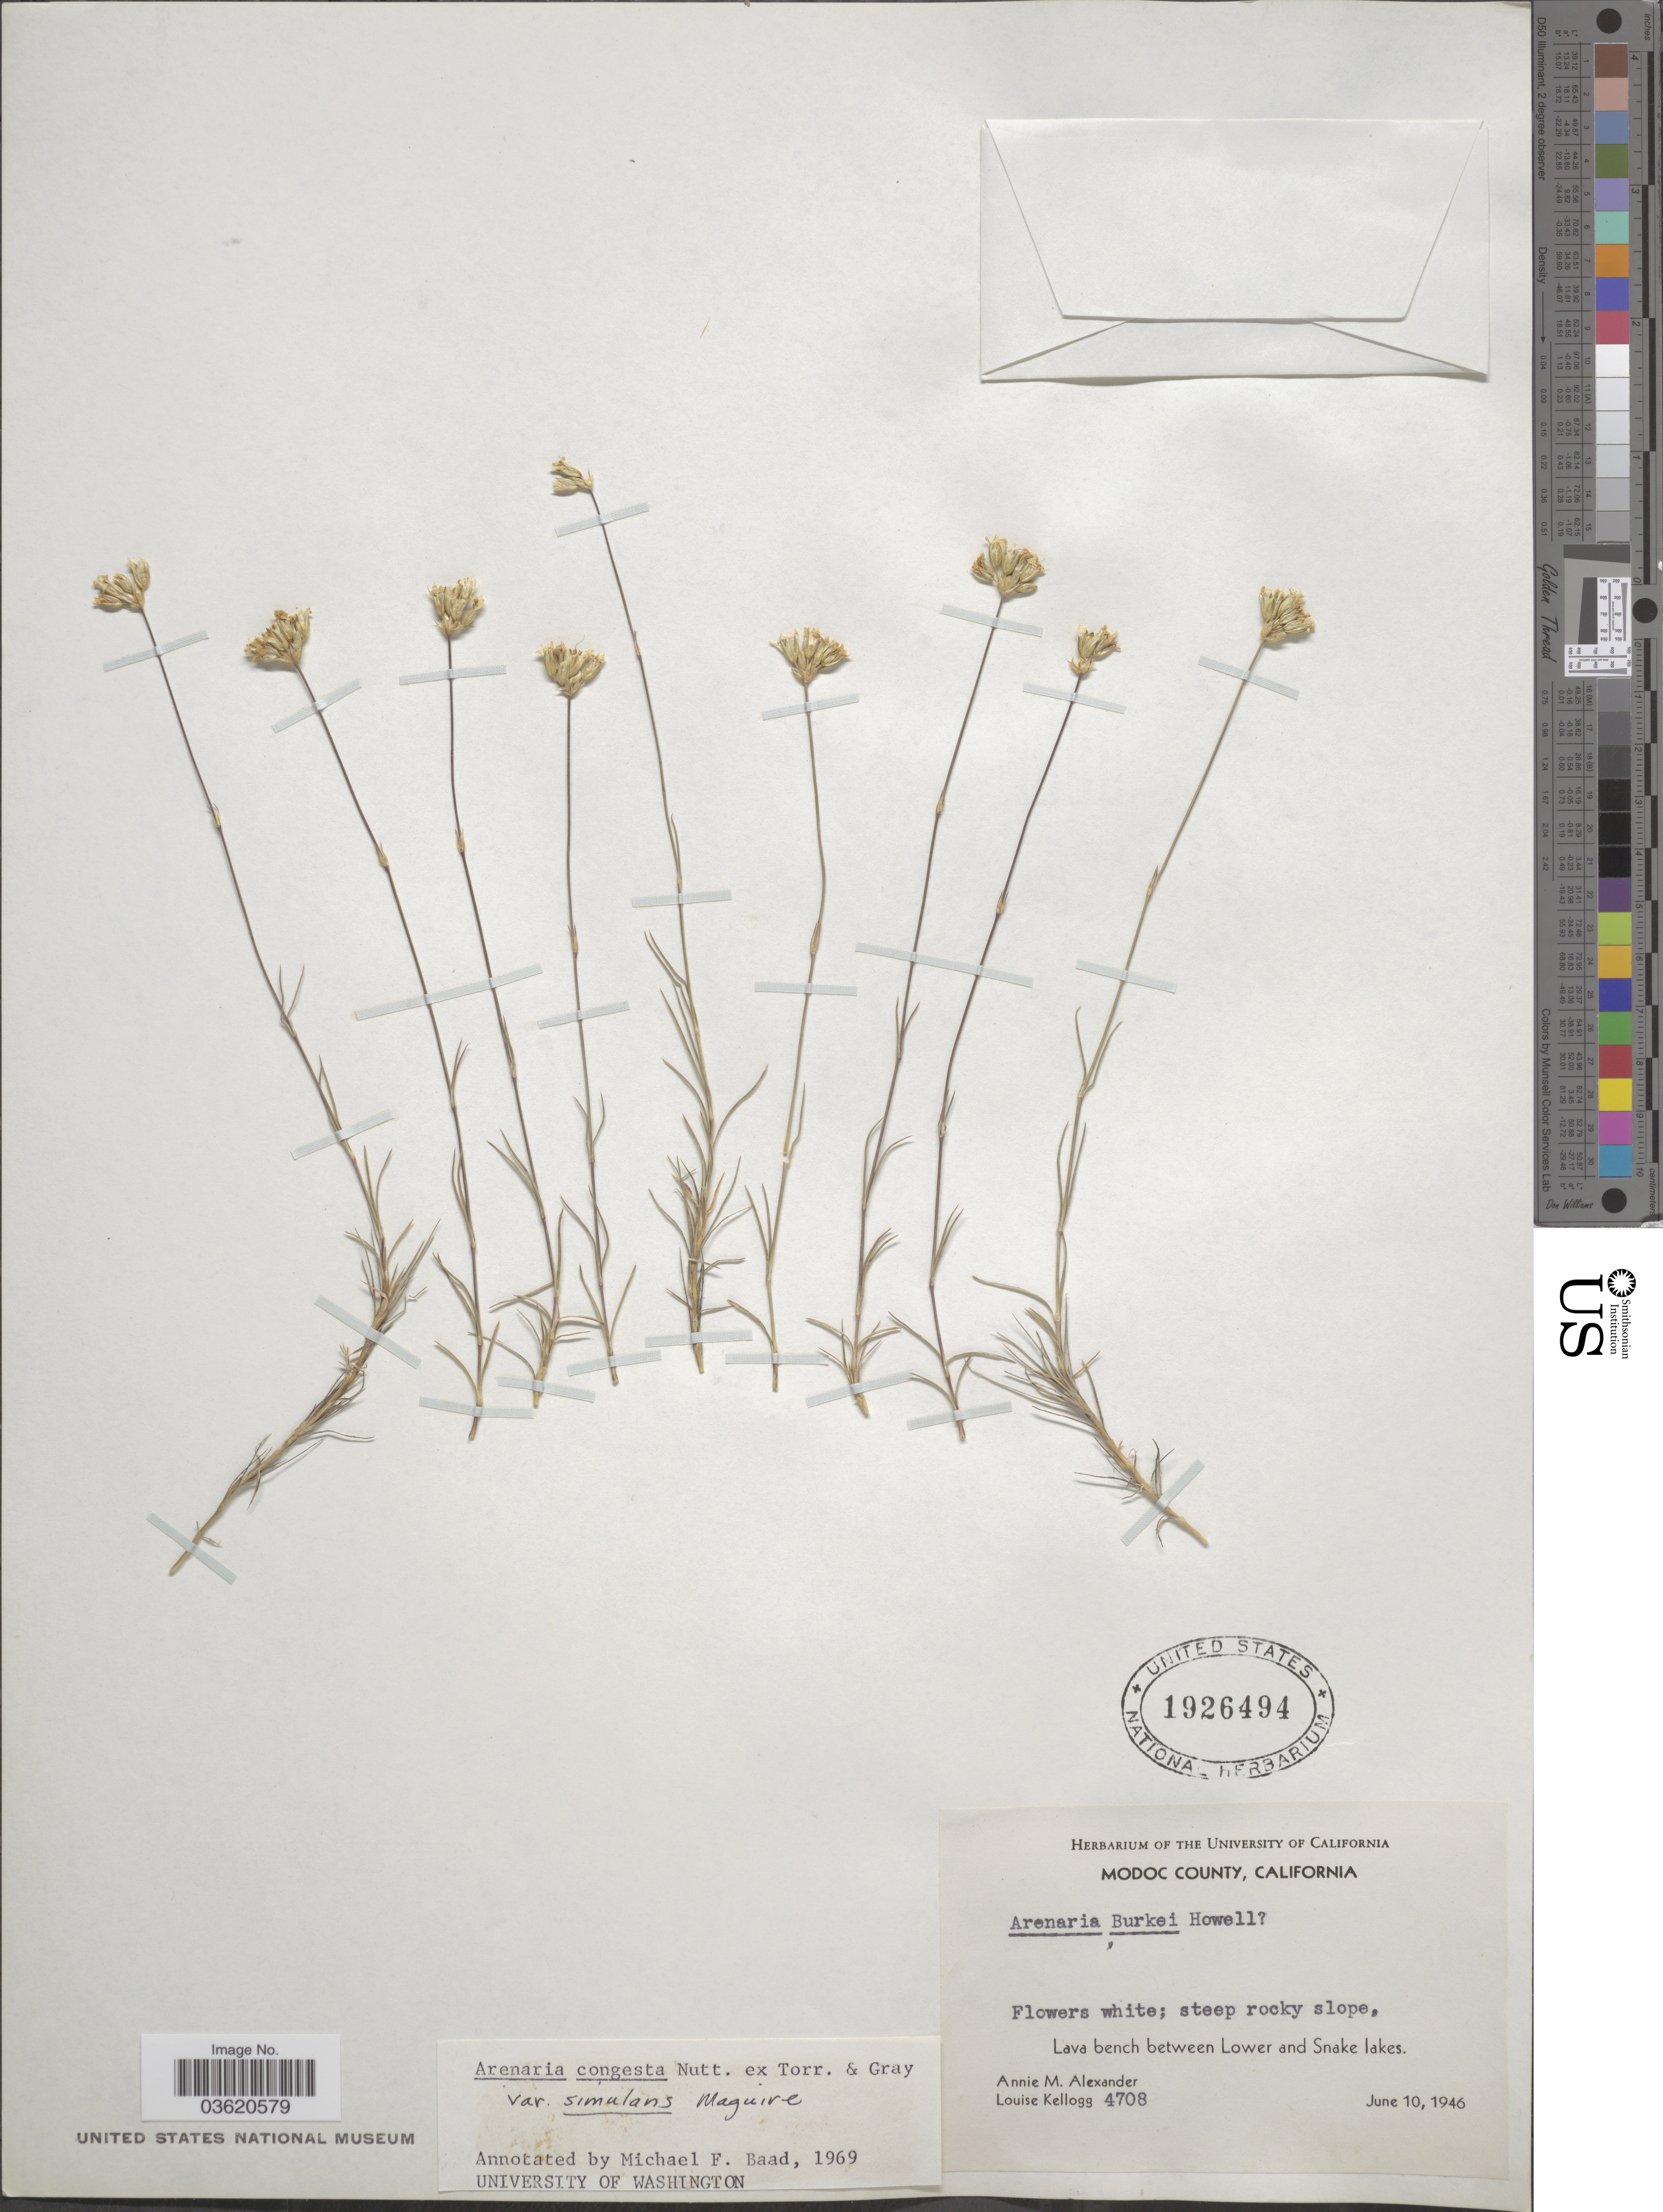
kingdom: Plantae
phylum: Tracheophyta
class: Magnoliopsida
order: Caryophyllales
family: Caryophyllaceae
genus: Eremogone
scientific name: Eremogone congesta var. simulans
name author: (Maguire) R.L. Hartm. & Rabeler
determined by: U.S. National Herbarium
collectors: A. M. Alexander & L. Kellogg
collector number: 4708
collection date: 1946-06-10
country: United States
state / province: California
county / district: Modoc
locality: Modoc County. Lava bench between Lower and Snake lakes.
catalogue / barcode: US 1926494